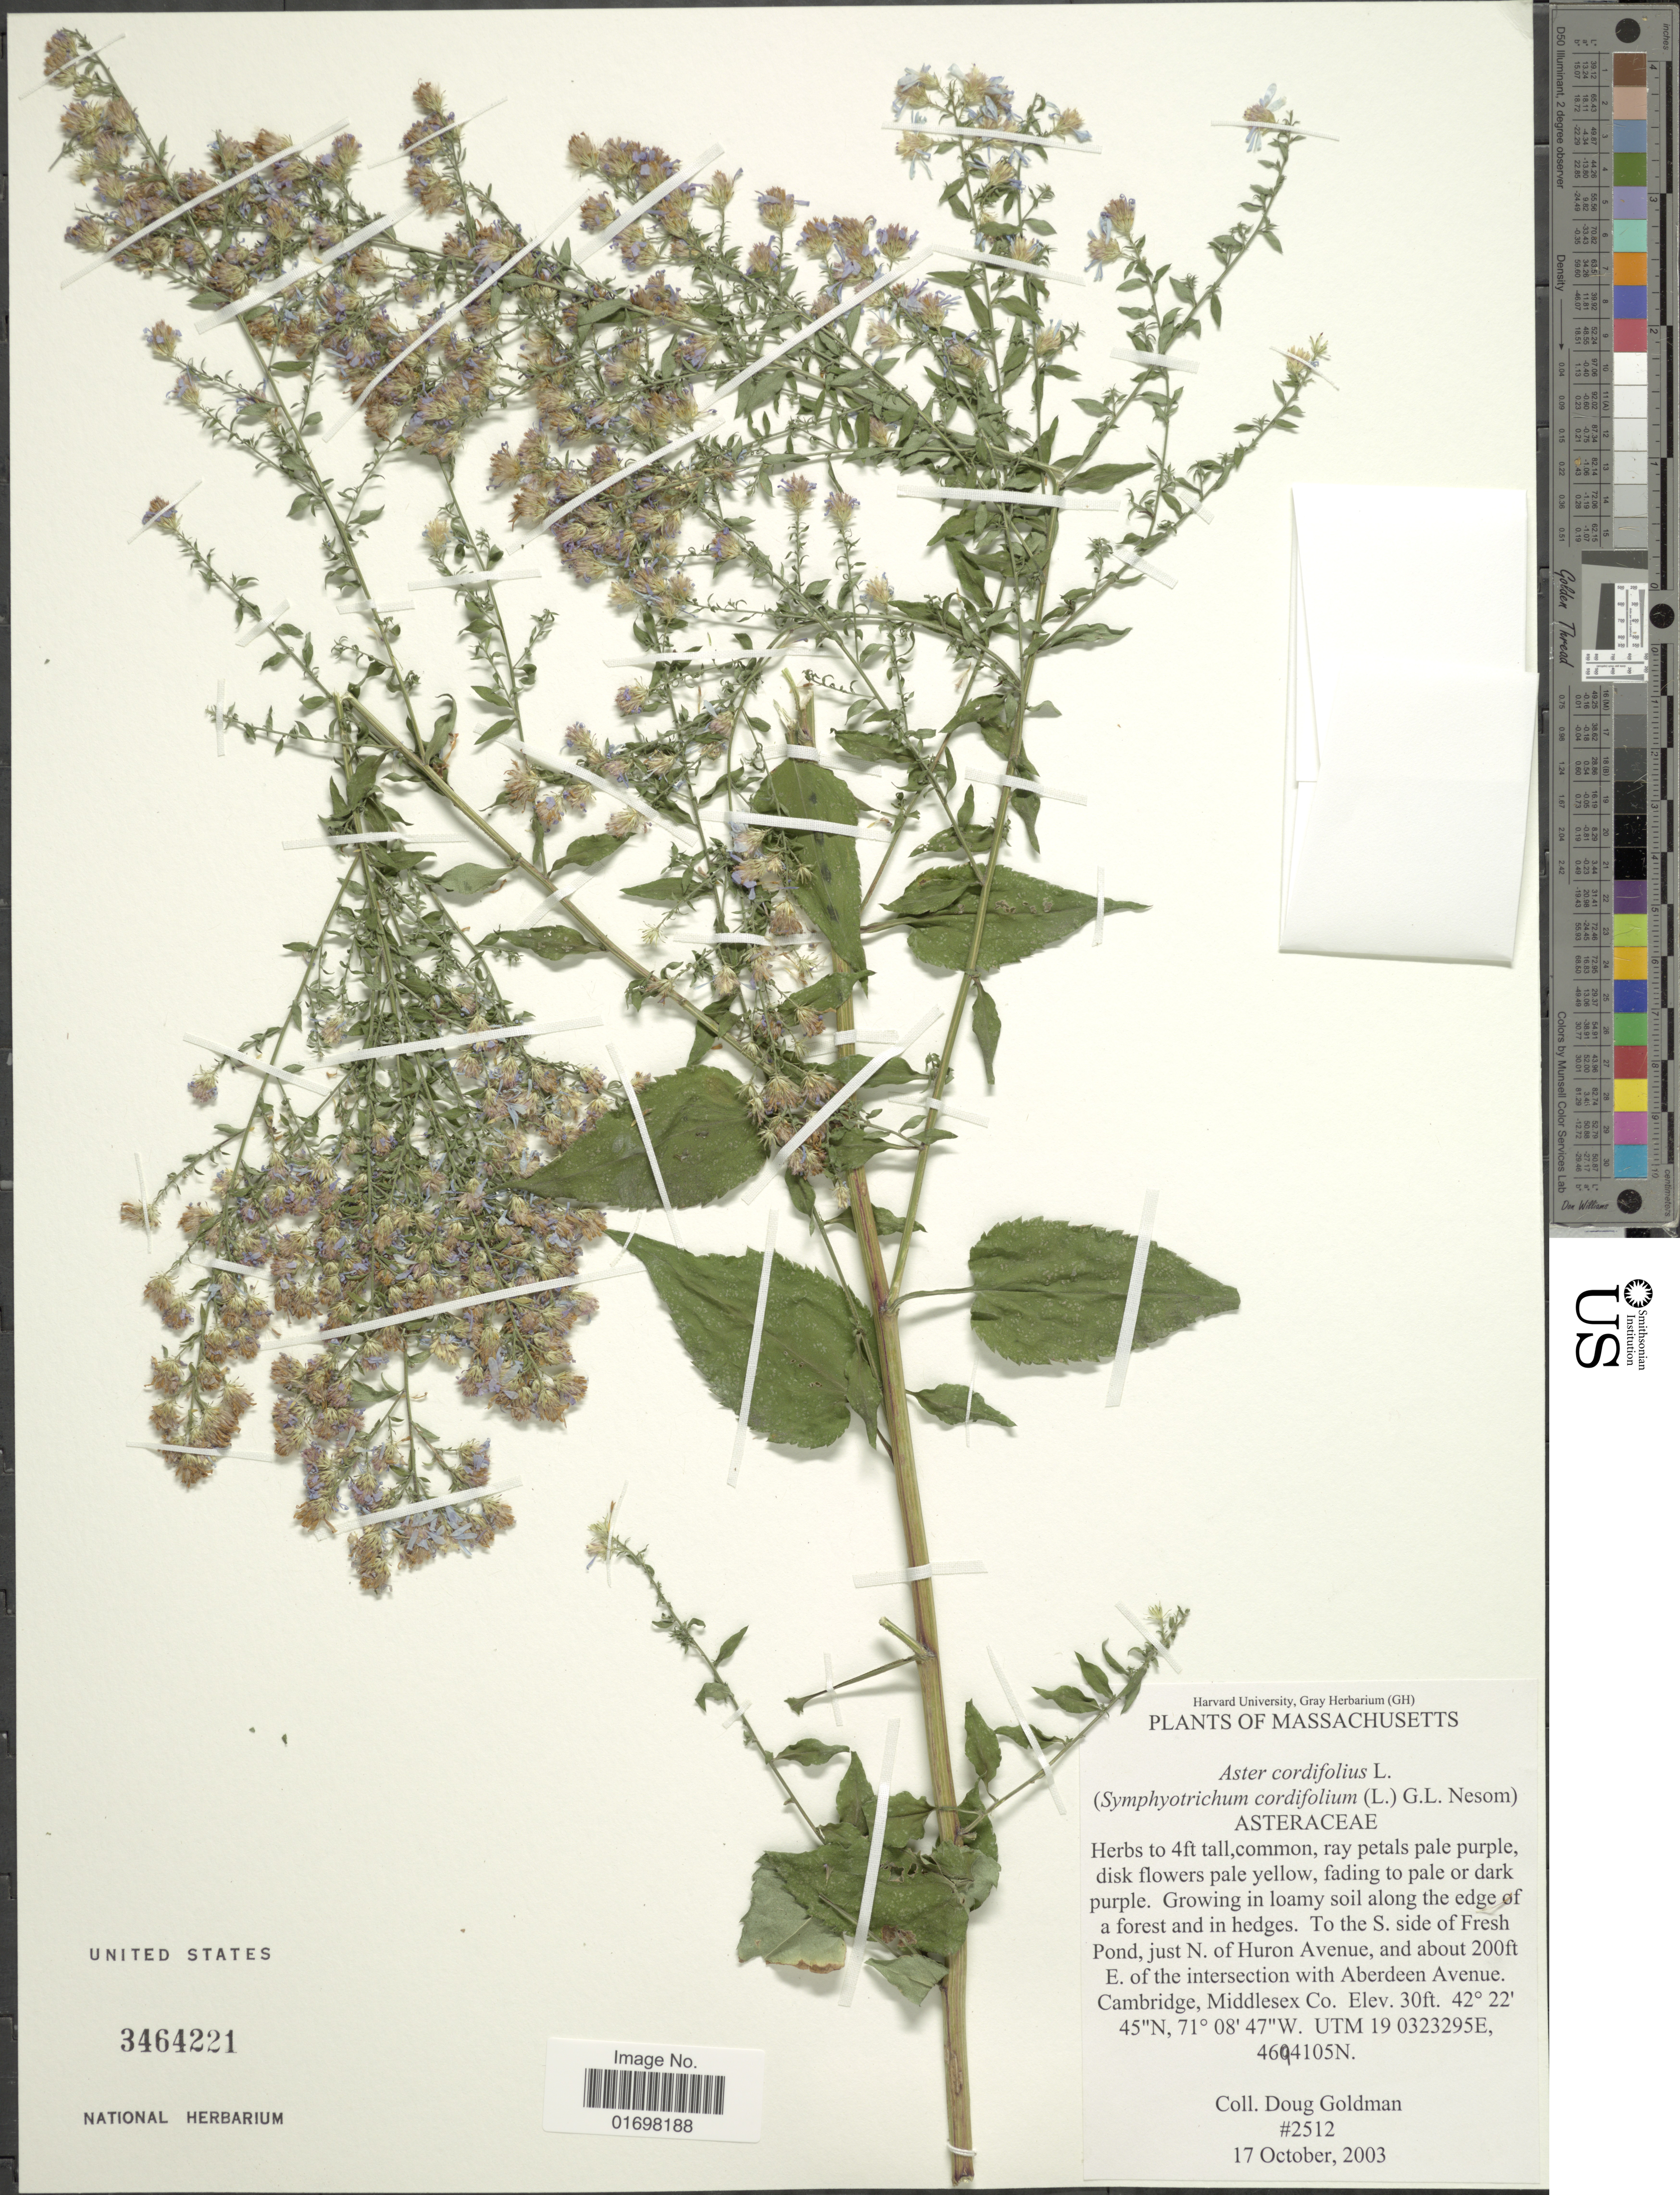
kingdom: Plantae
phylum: Tracheophyta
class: Magnoliopsida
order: Asterales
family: Asteraceae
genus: Symphyotrichum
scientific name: Symphyotrichum cordifolium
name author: (L.) G.L. Nesom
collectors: D. Goldman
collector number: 2512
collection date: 2003-10-17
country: United States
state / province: Massachusetts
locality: To the S. side of Fresh Pond, just N. of Huron Avenue, and about 200 ft E. of the intersection with Aberdeen Avenue., Cambridge, Middlesex Co.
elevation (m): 9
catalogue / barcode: US 3464221